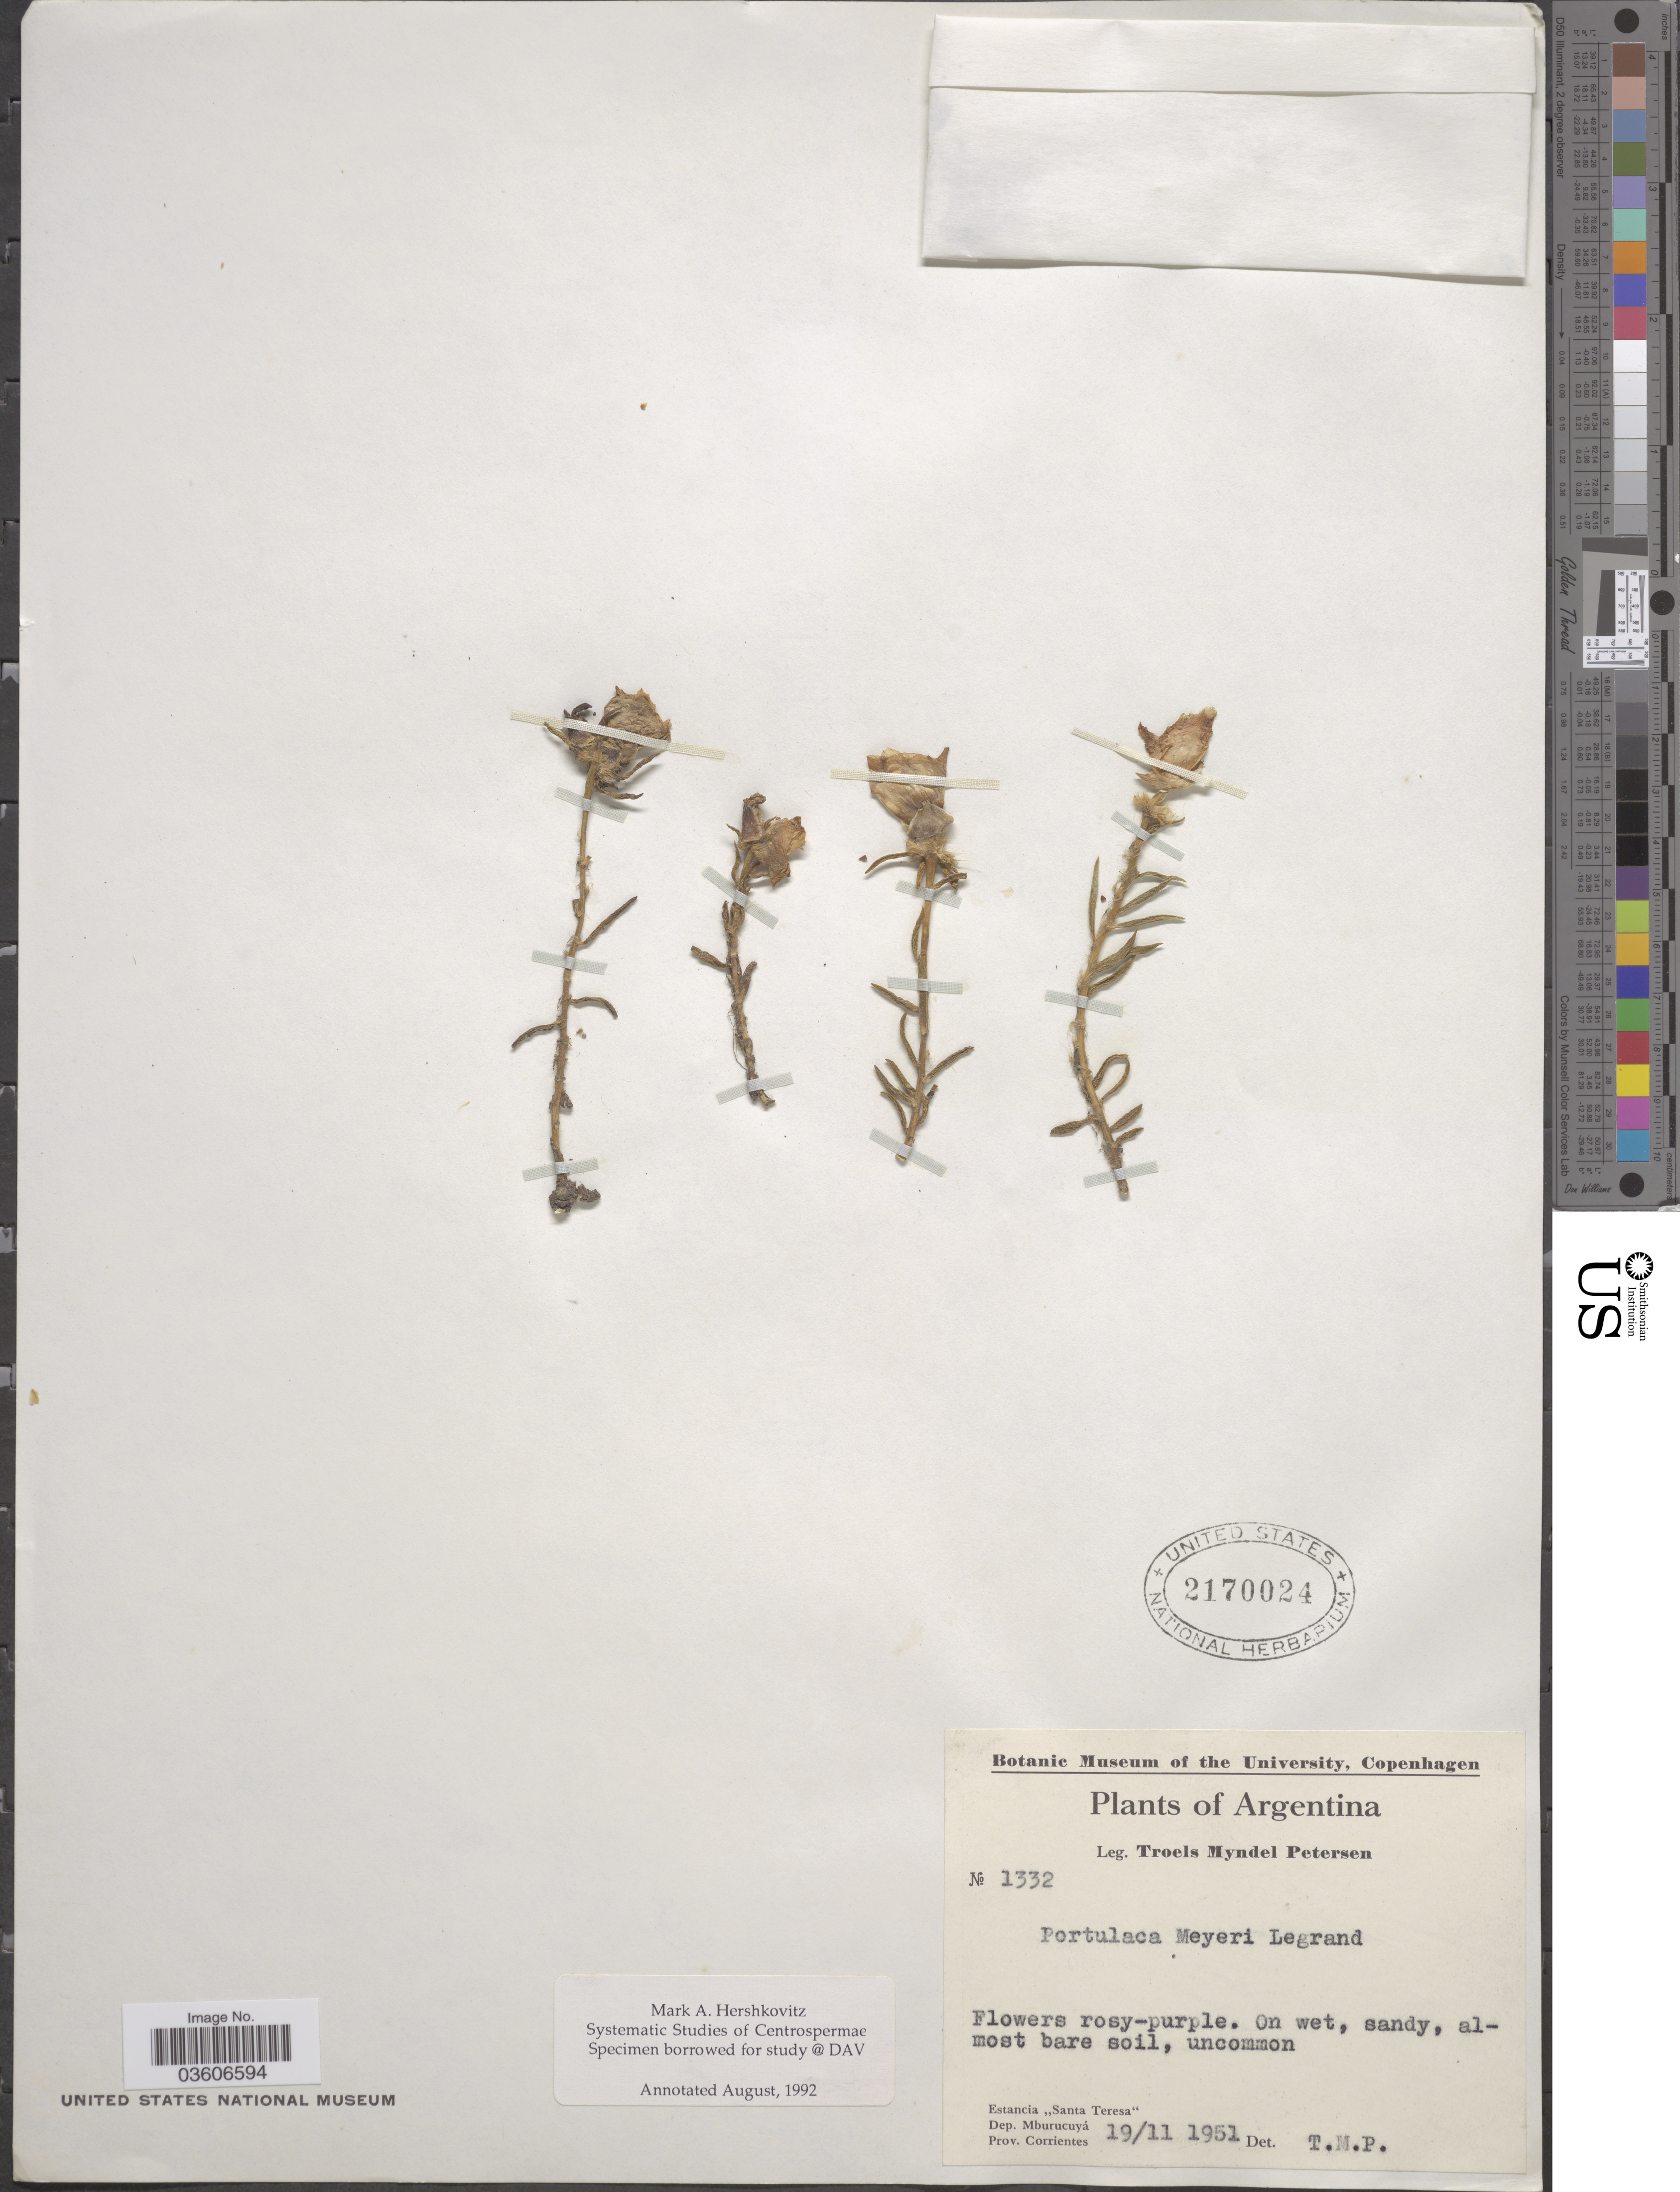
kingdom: Plantae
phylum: Tracheophyta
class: Magnoliopsida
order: Caryophyllales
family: Portulacaceae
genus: Portulaca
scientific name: Portulaca meyeri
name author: D. Legrand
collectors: T. M. Petersen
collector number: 1332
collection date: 1951-11-19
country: Argentina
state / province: Corrientes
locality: Estancia "Santa Teresa". Dep. Mburucuyá.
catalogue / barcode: US 2170024